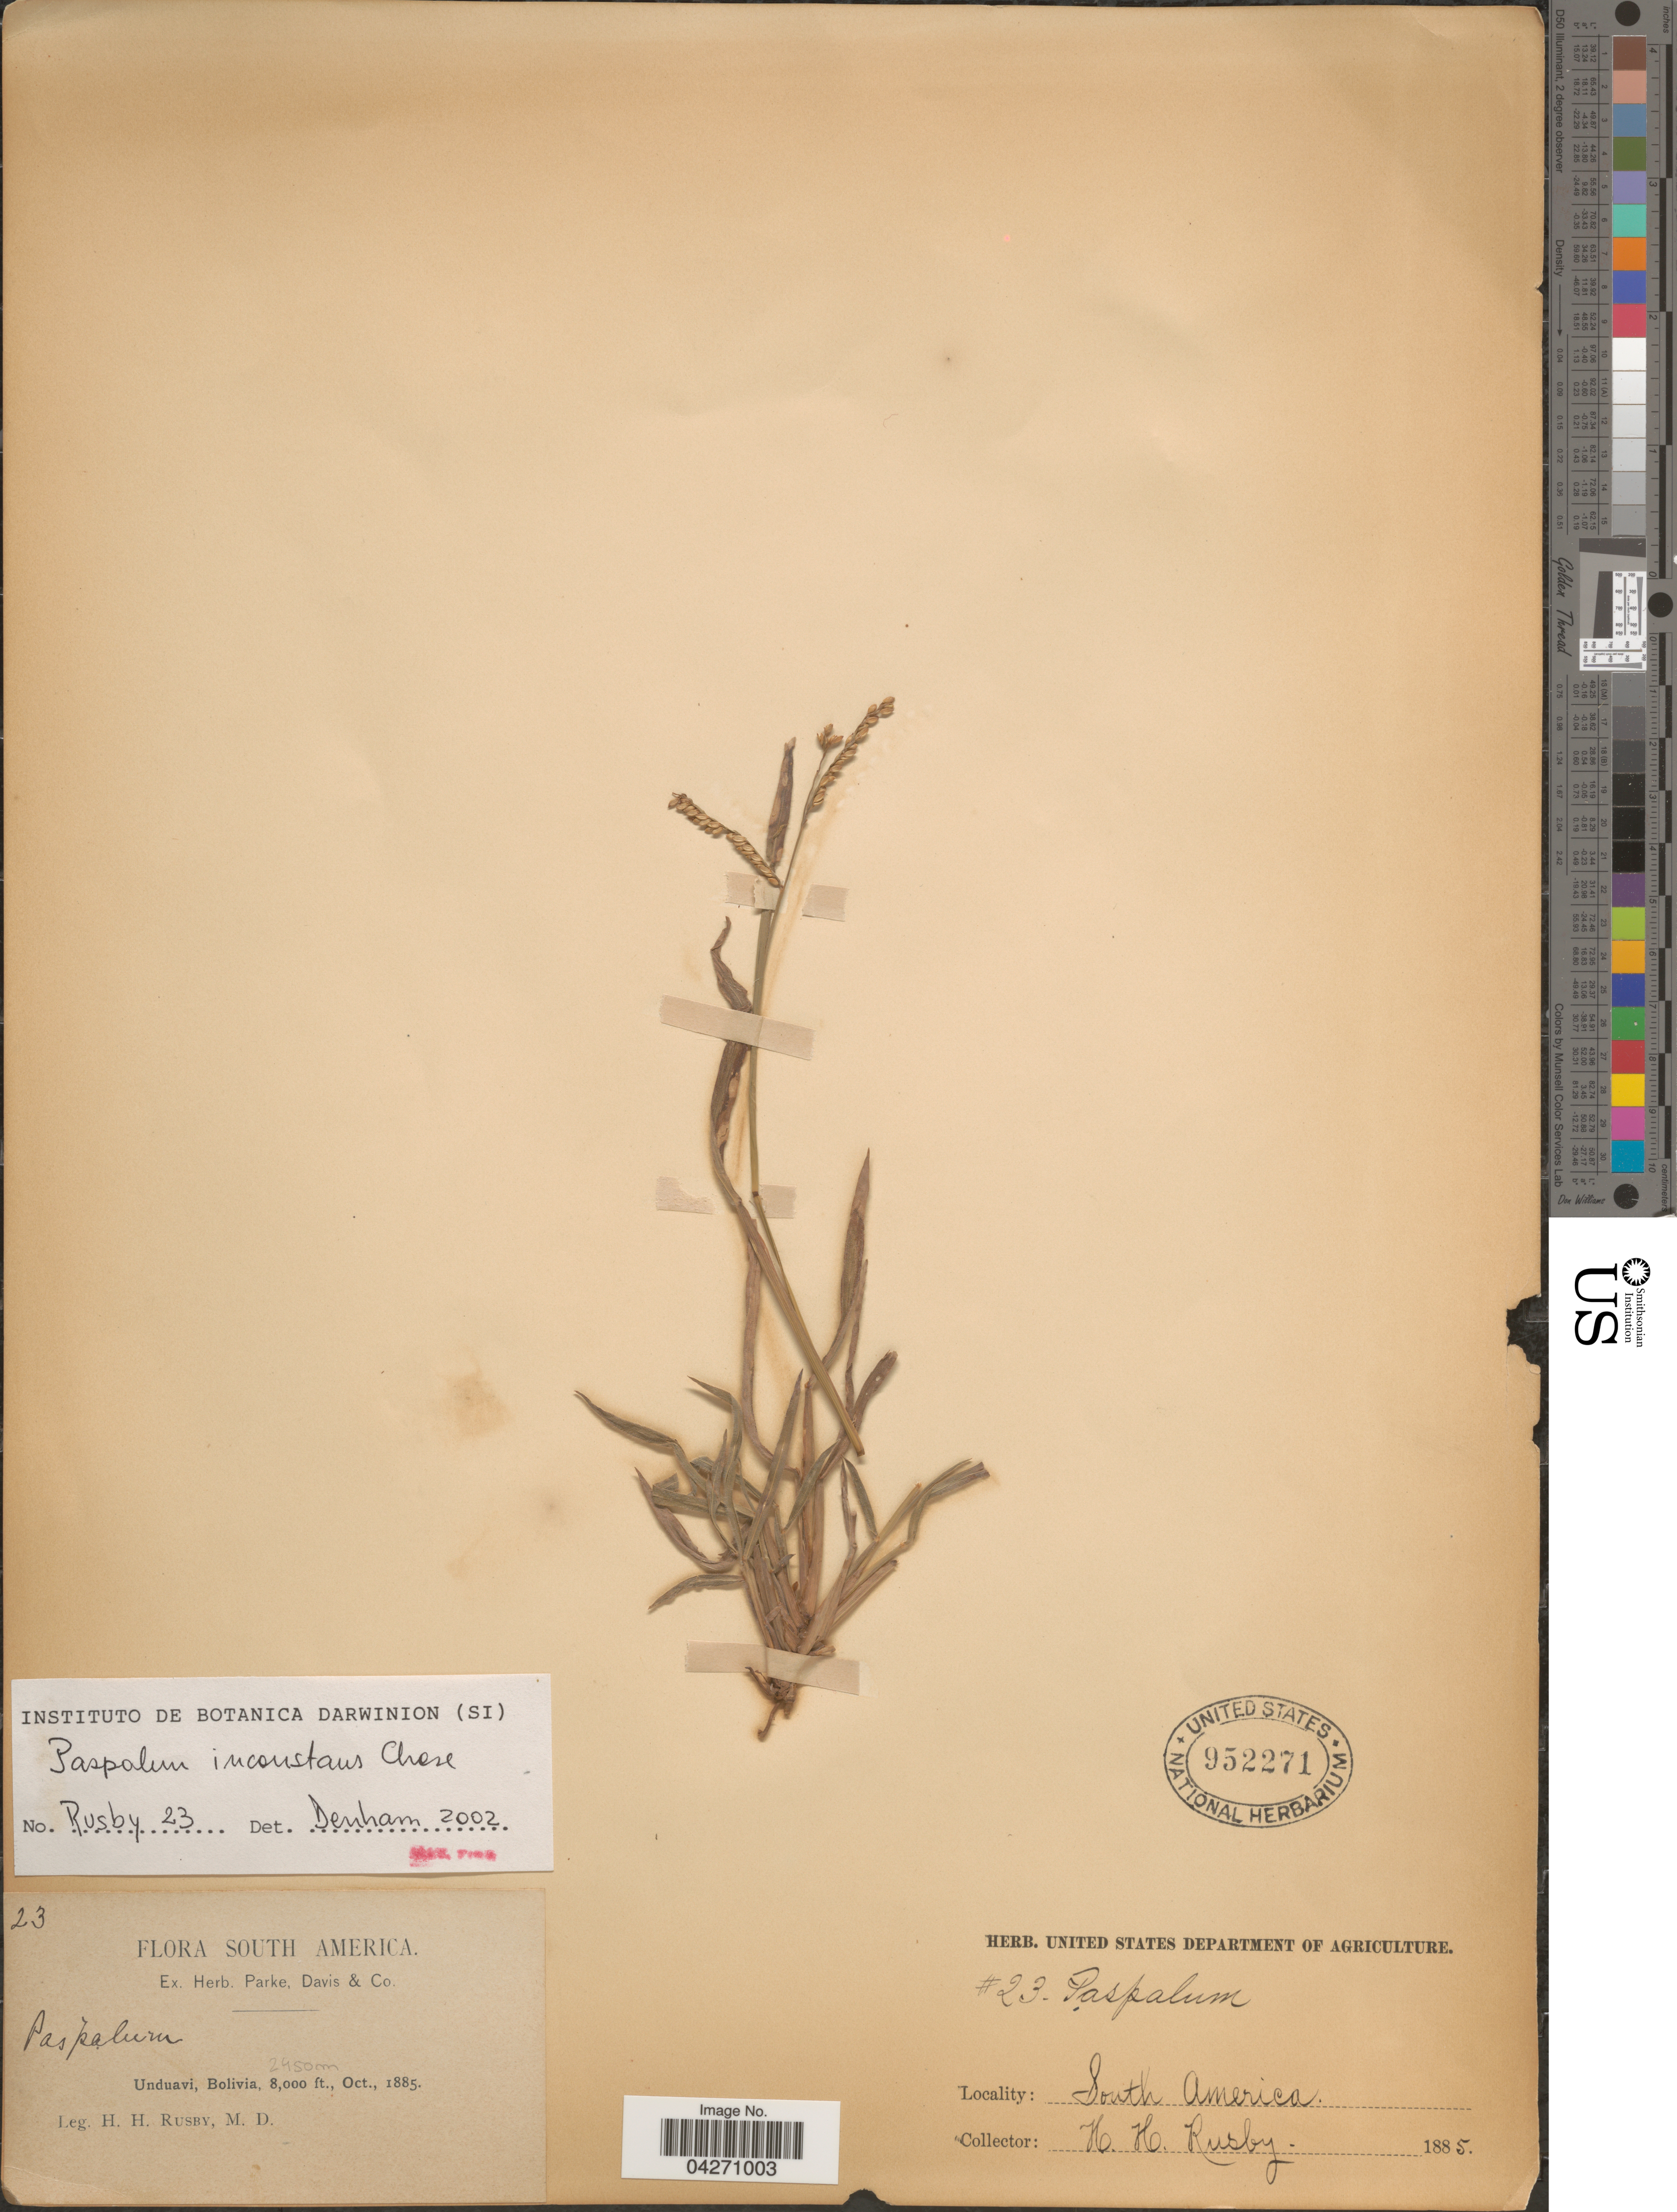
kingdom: Plantae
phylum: Tracheophyta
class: Liliopsida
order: Poales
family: Poaceae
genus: Paspalum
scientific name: Paspalum inconstans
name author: Chase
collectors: H. H. Rusby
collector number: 23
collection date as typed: Oct., 1885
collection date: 1885-10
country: Bolivia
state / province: La Paz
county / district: Nor Yungas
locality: Unduavi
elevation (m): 899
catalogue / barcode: US 952271